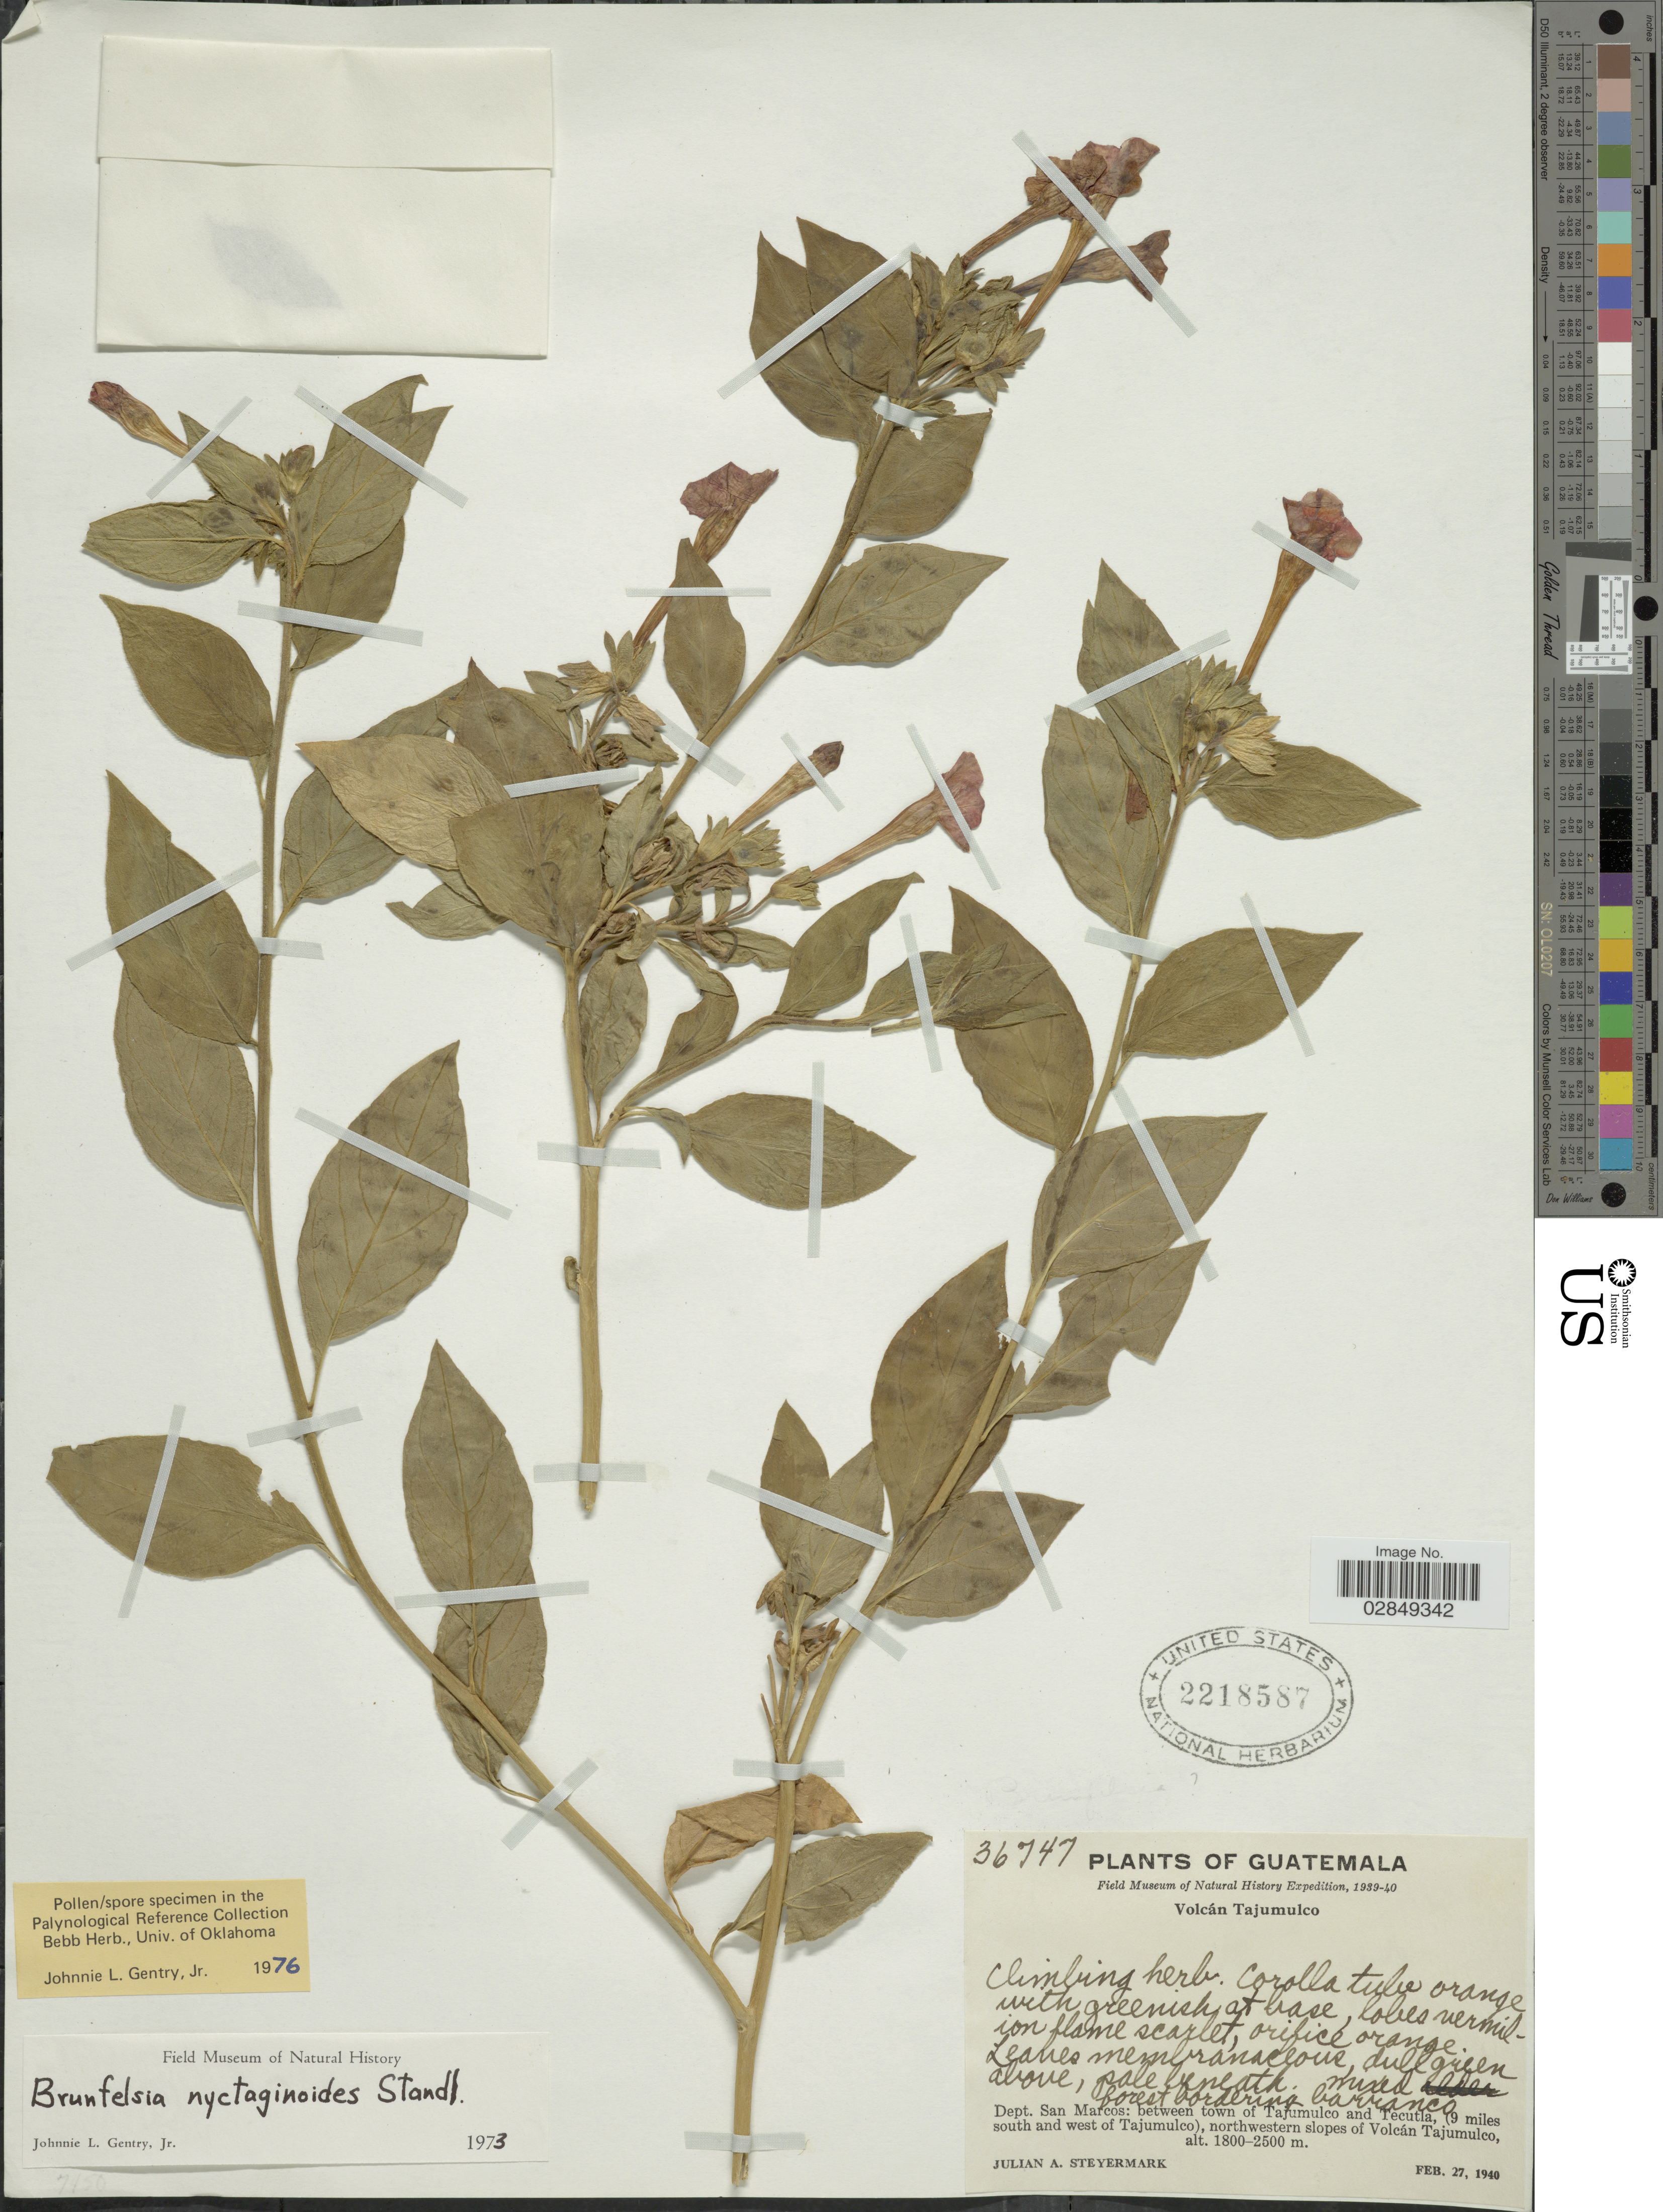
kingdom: Plantae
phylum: Tracheophyta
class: Magnoliopsida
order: Solanales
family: Solanaceae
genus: Brunfelsia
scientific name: Brunfelsia nyctaginoides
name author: Standl.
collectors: J. Steyermark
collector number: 36747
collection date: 1940-02-27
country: Guatemala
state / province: San Marcos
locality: Volcán Tajumulco. Forest bordering barranco. Dept. San Marcos: between town of Tajumulco and Tecutla, (9 miles south and west of Tajumulco), northwestern slopes of Volcán Tajumulco.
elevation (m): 1800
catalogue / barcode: US 2218587